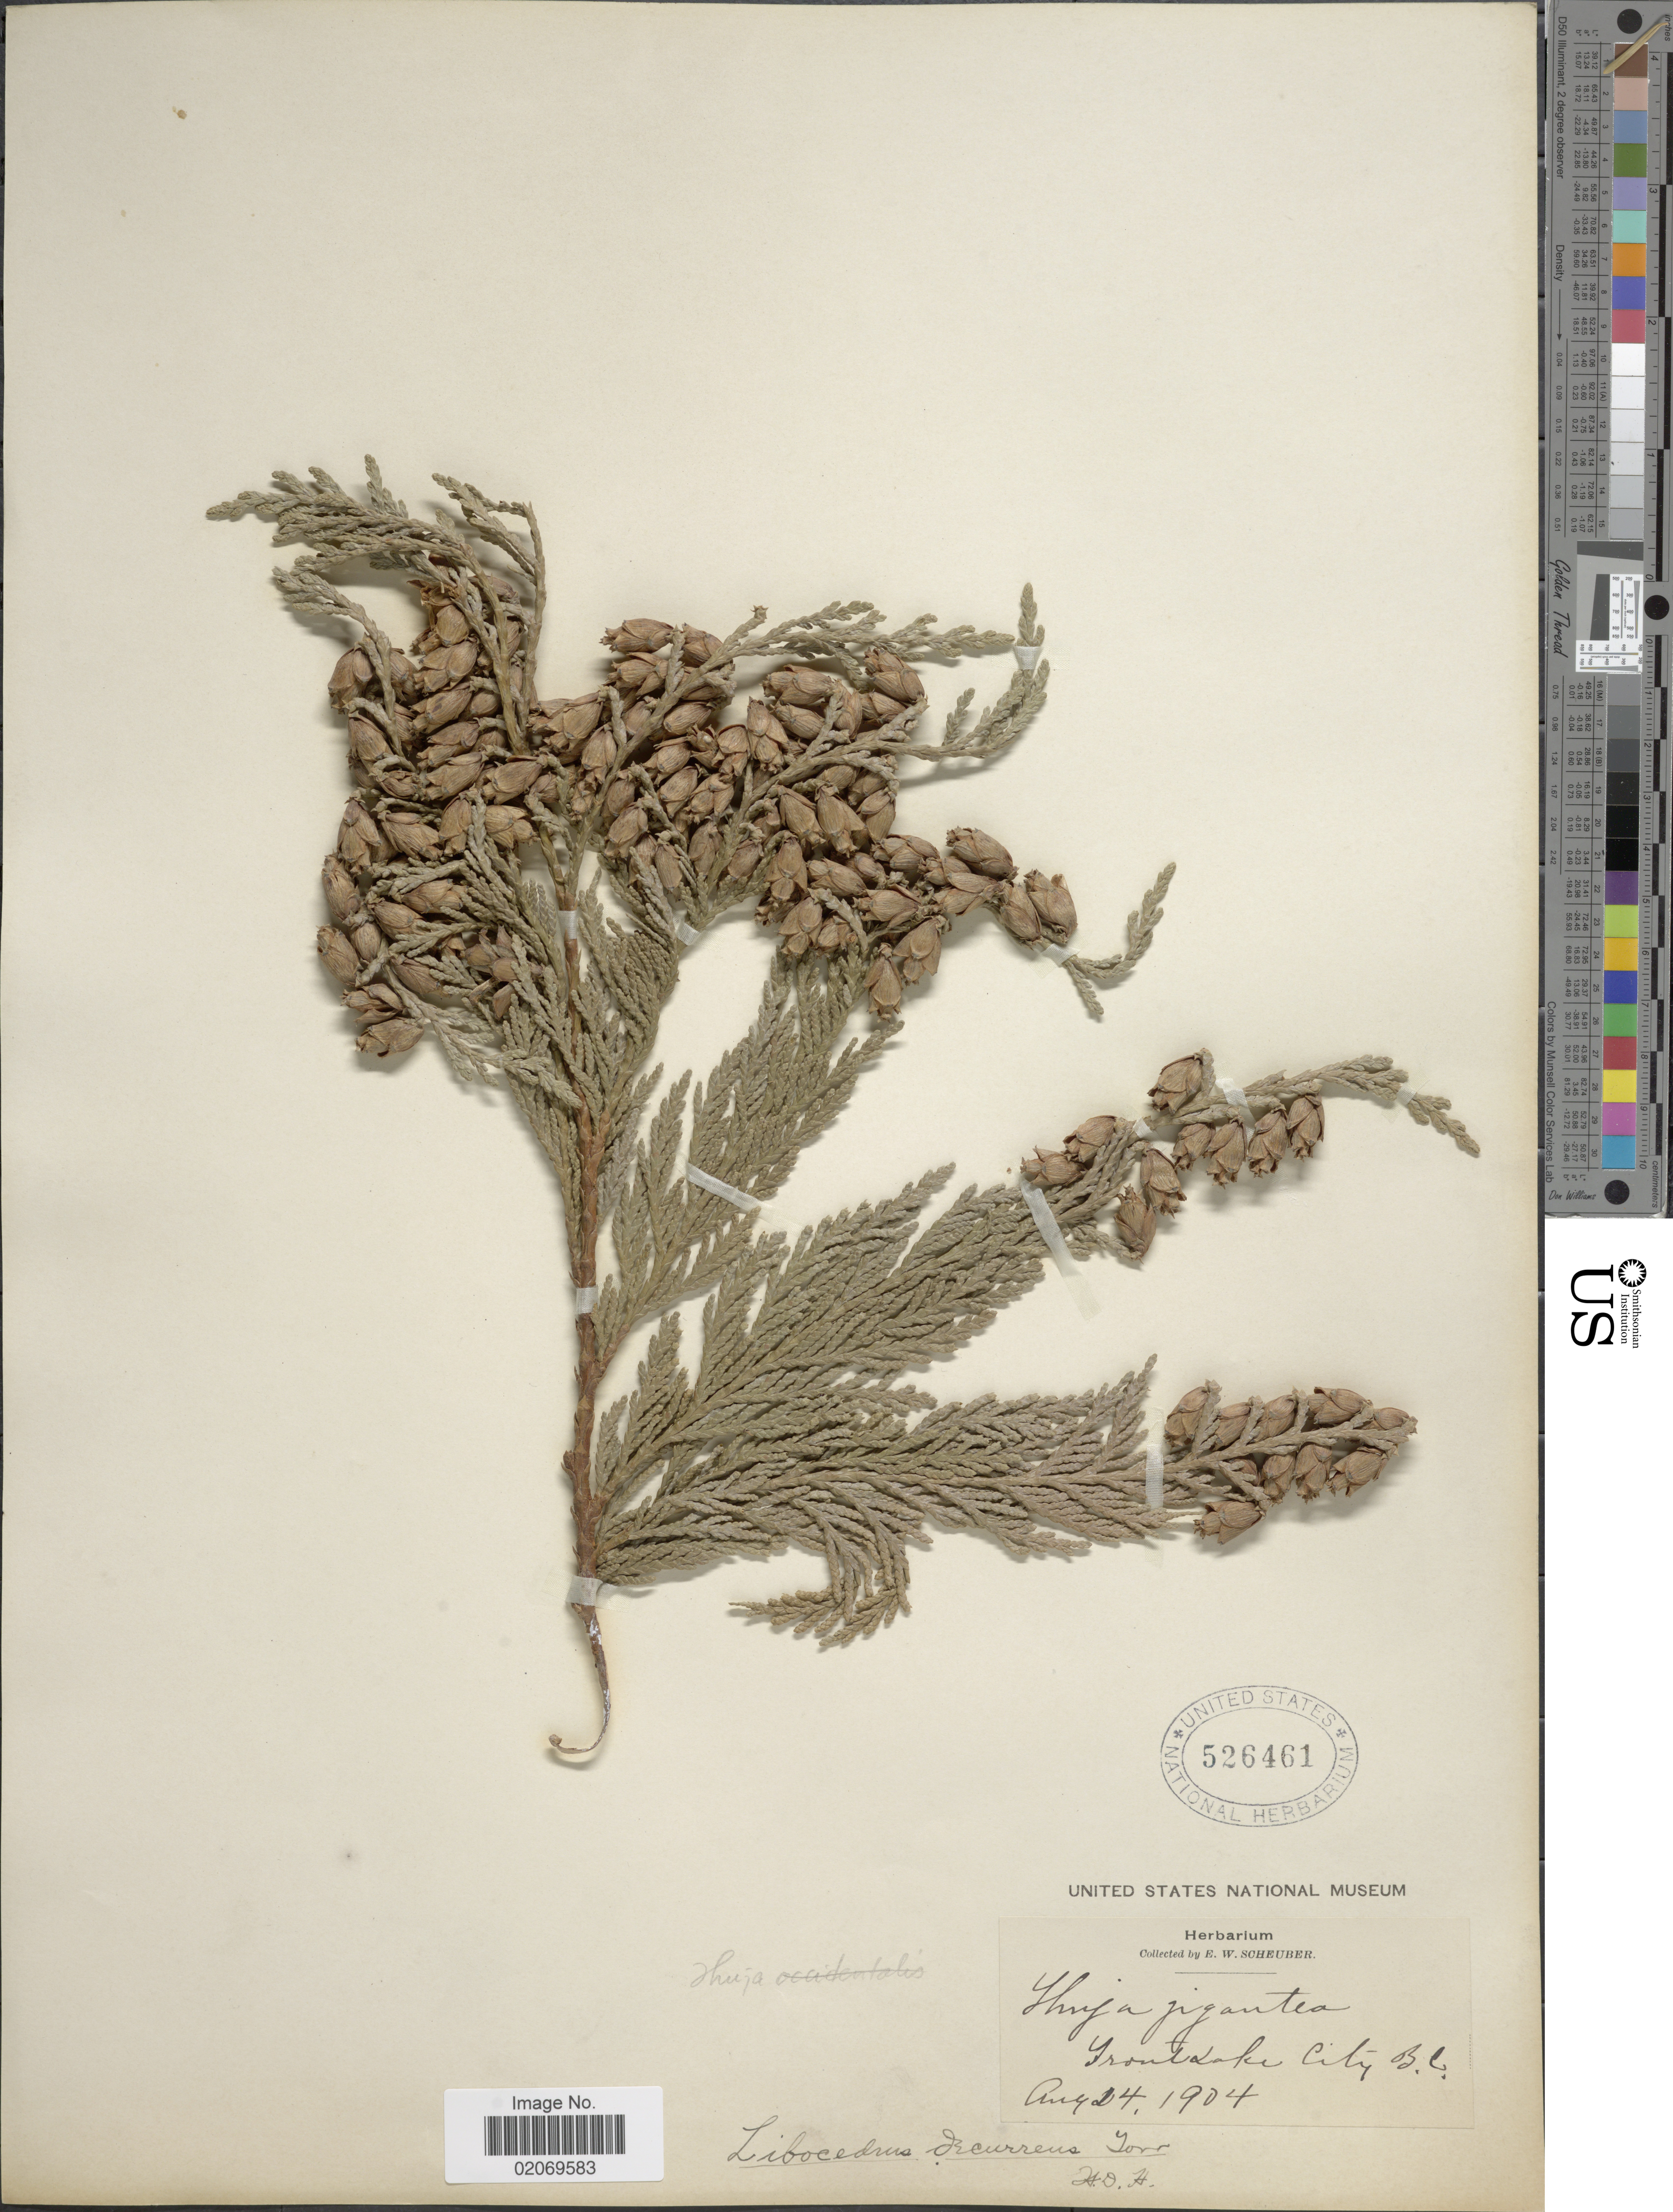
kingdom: Plantae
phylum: Tracheophyta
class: Pinopsida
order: Pinales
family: Cupressaceae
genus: Thuja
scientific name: Thuja plicata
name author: Donn & D. Don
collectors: E. Scheuber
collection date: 1904-08-14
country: Canada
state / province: British Columbia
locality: Trout Lake City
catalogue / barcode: US 526461